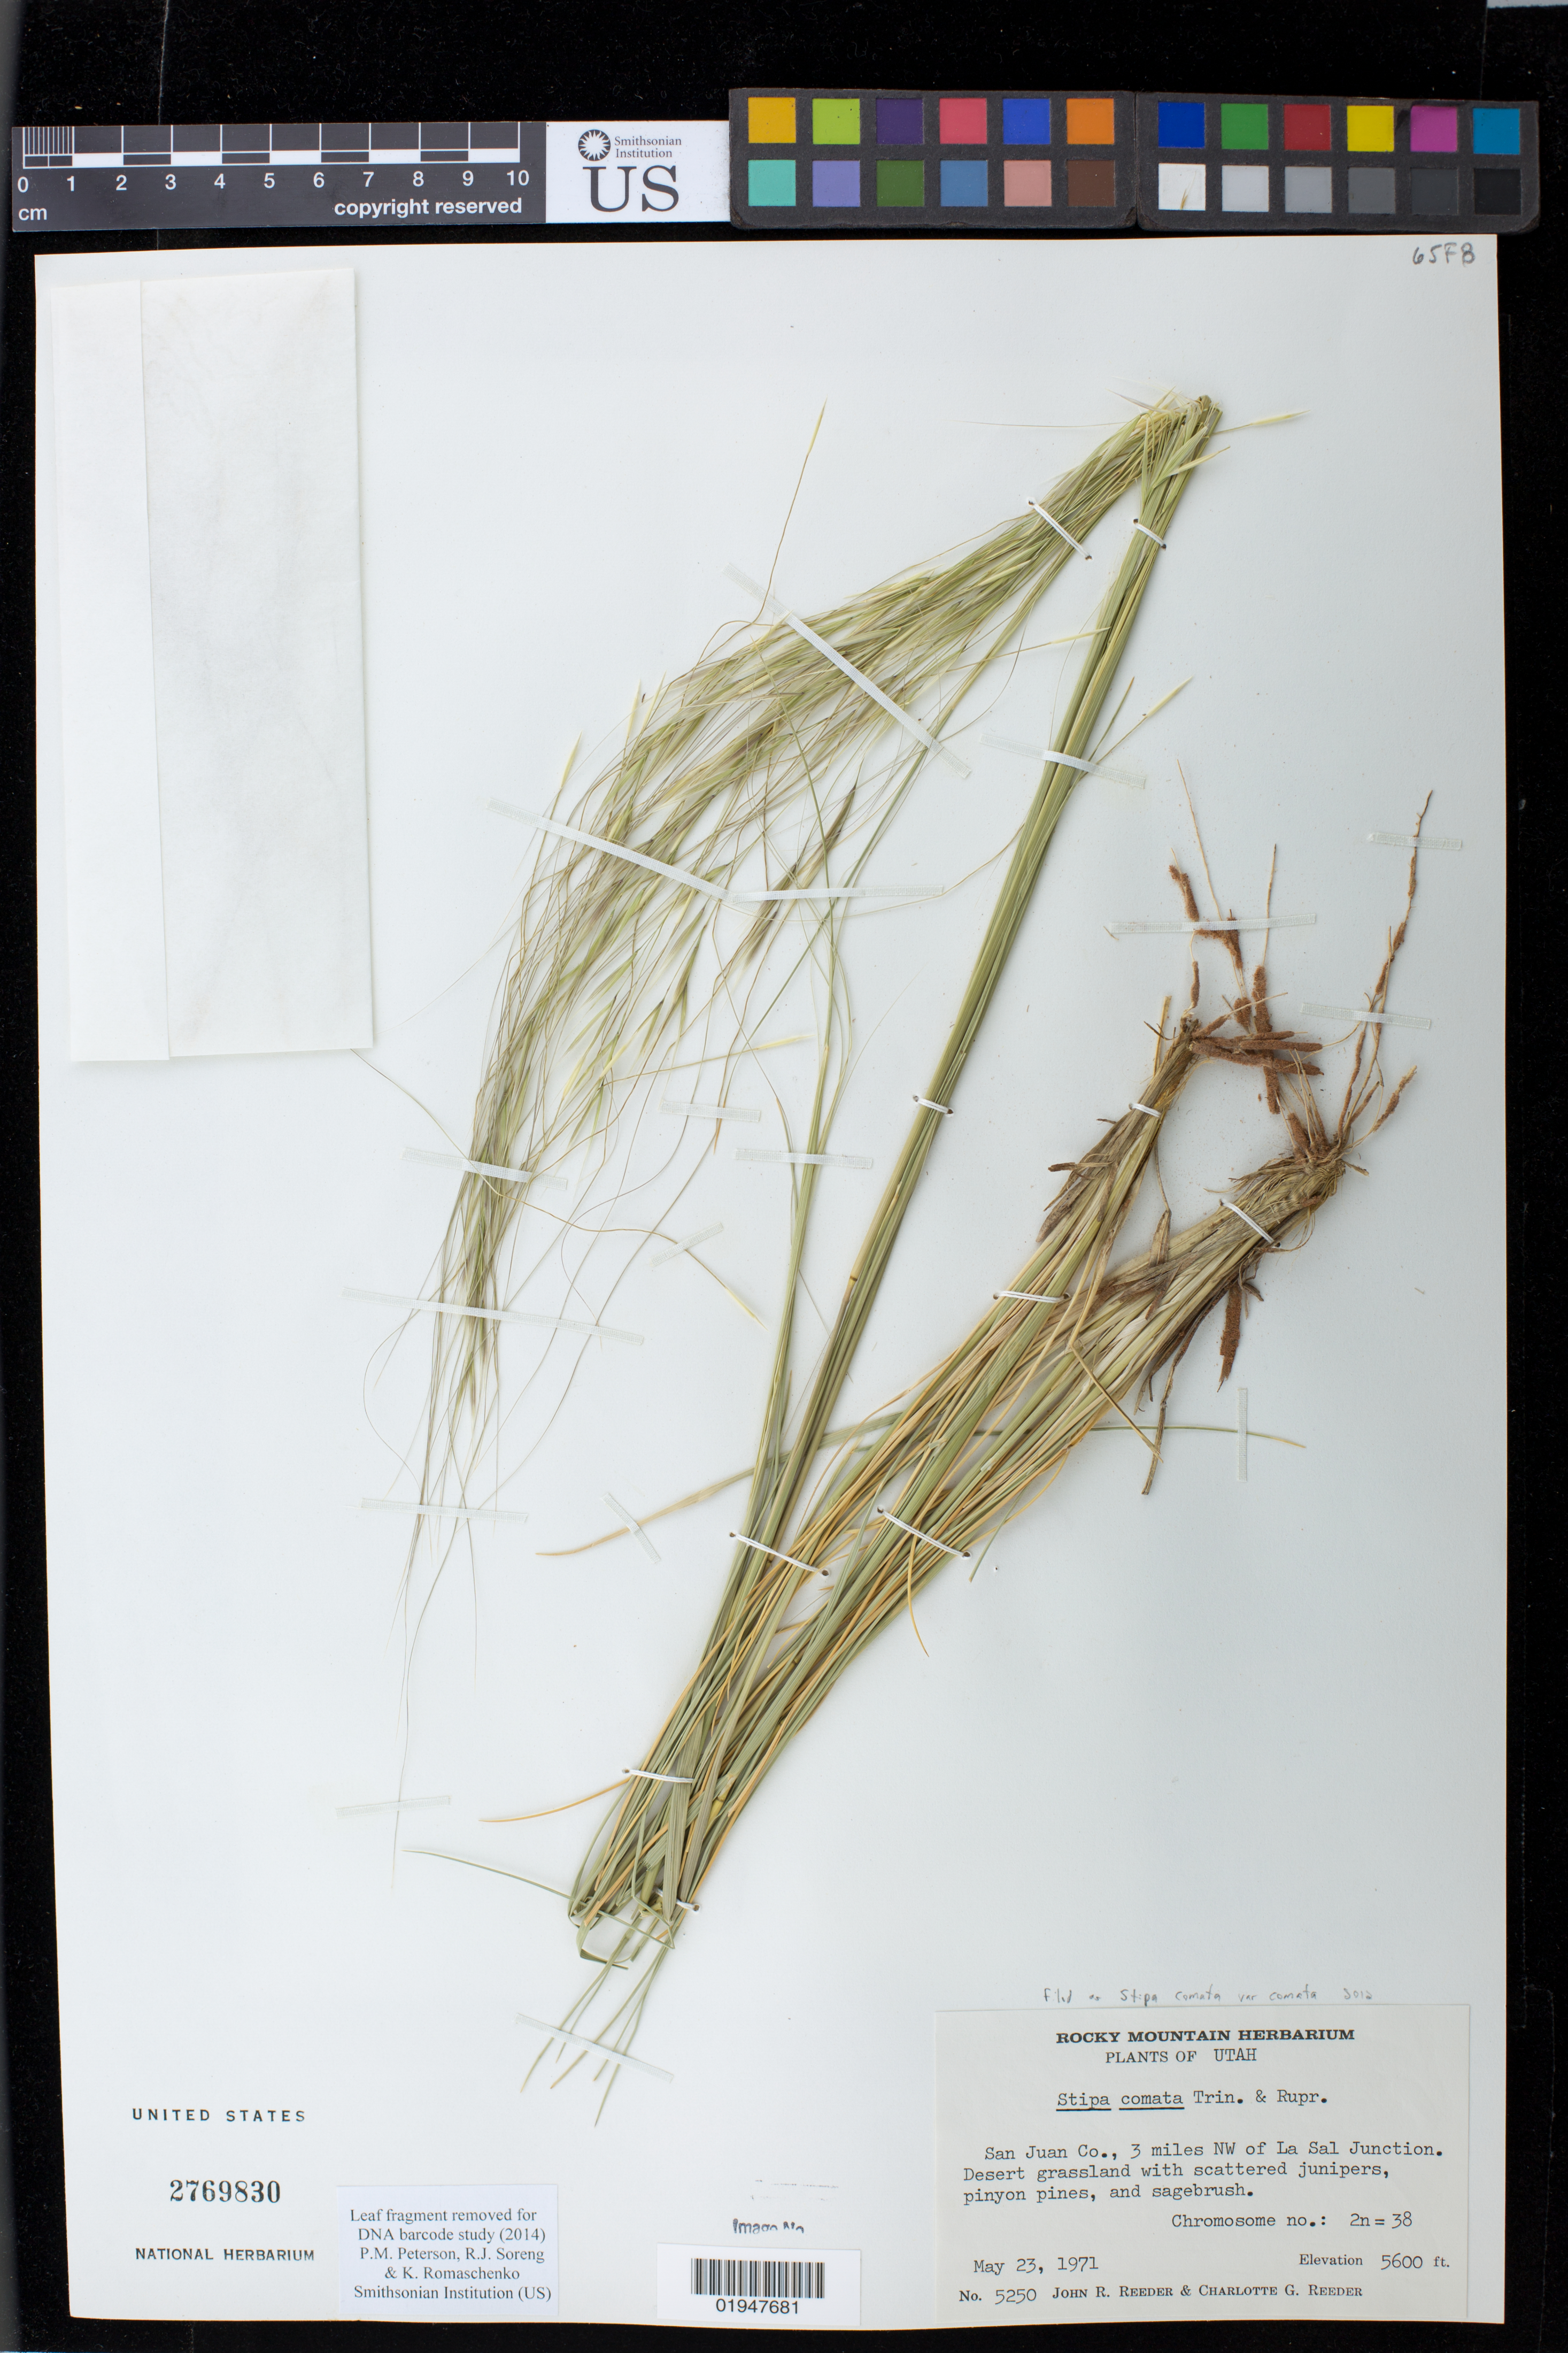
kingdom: Plantae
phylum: Tracheophyta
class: Liliopsida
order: Poales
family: Poaceae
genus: Stipa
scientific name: Stipa comata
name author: Trin. & Rupr.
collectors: C. G. Reeder & J. R. Reeder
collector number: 5250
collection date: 1971-05-23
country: United States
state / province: Utah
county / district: San Juan County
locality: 3 miles NW of La Sal Junction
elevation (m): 1707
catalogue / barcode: US 2769830